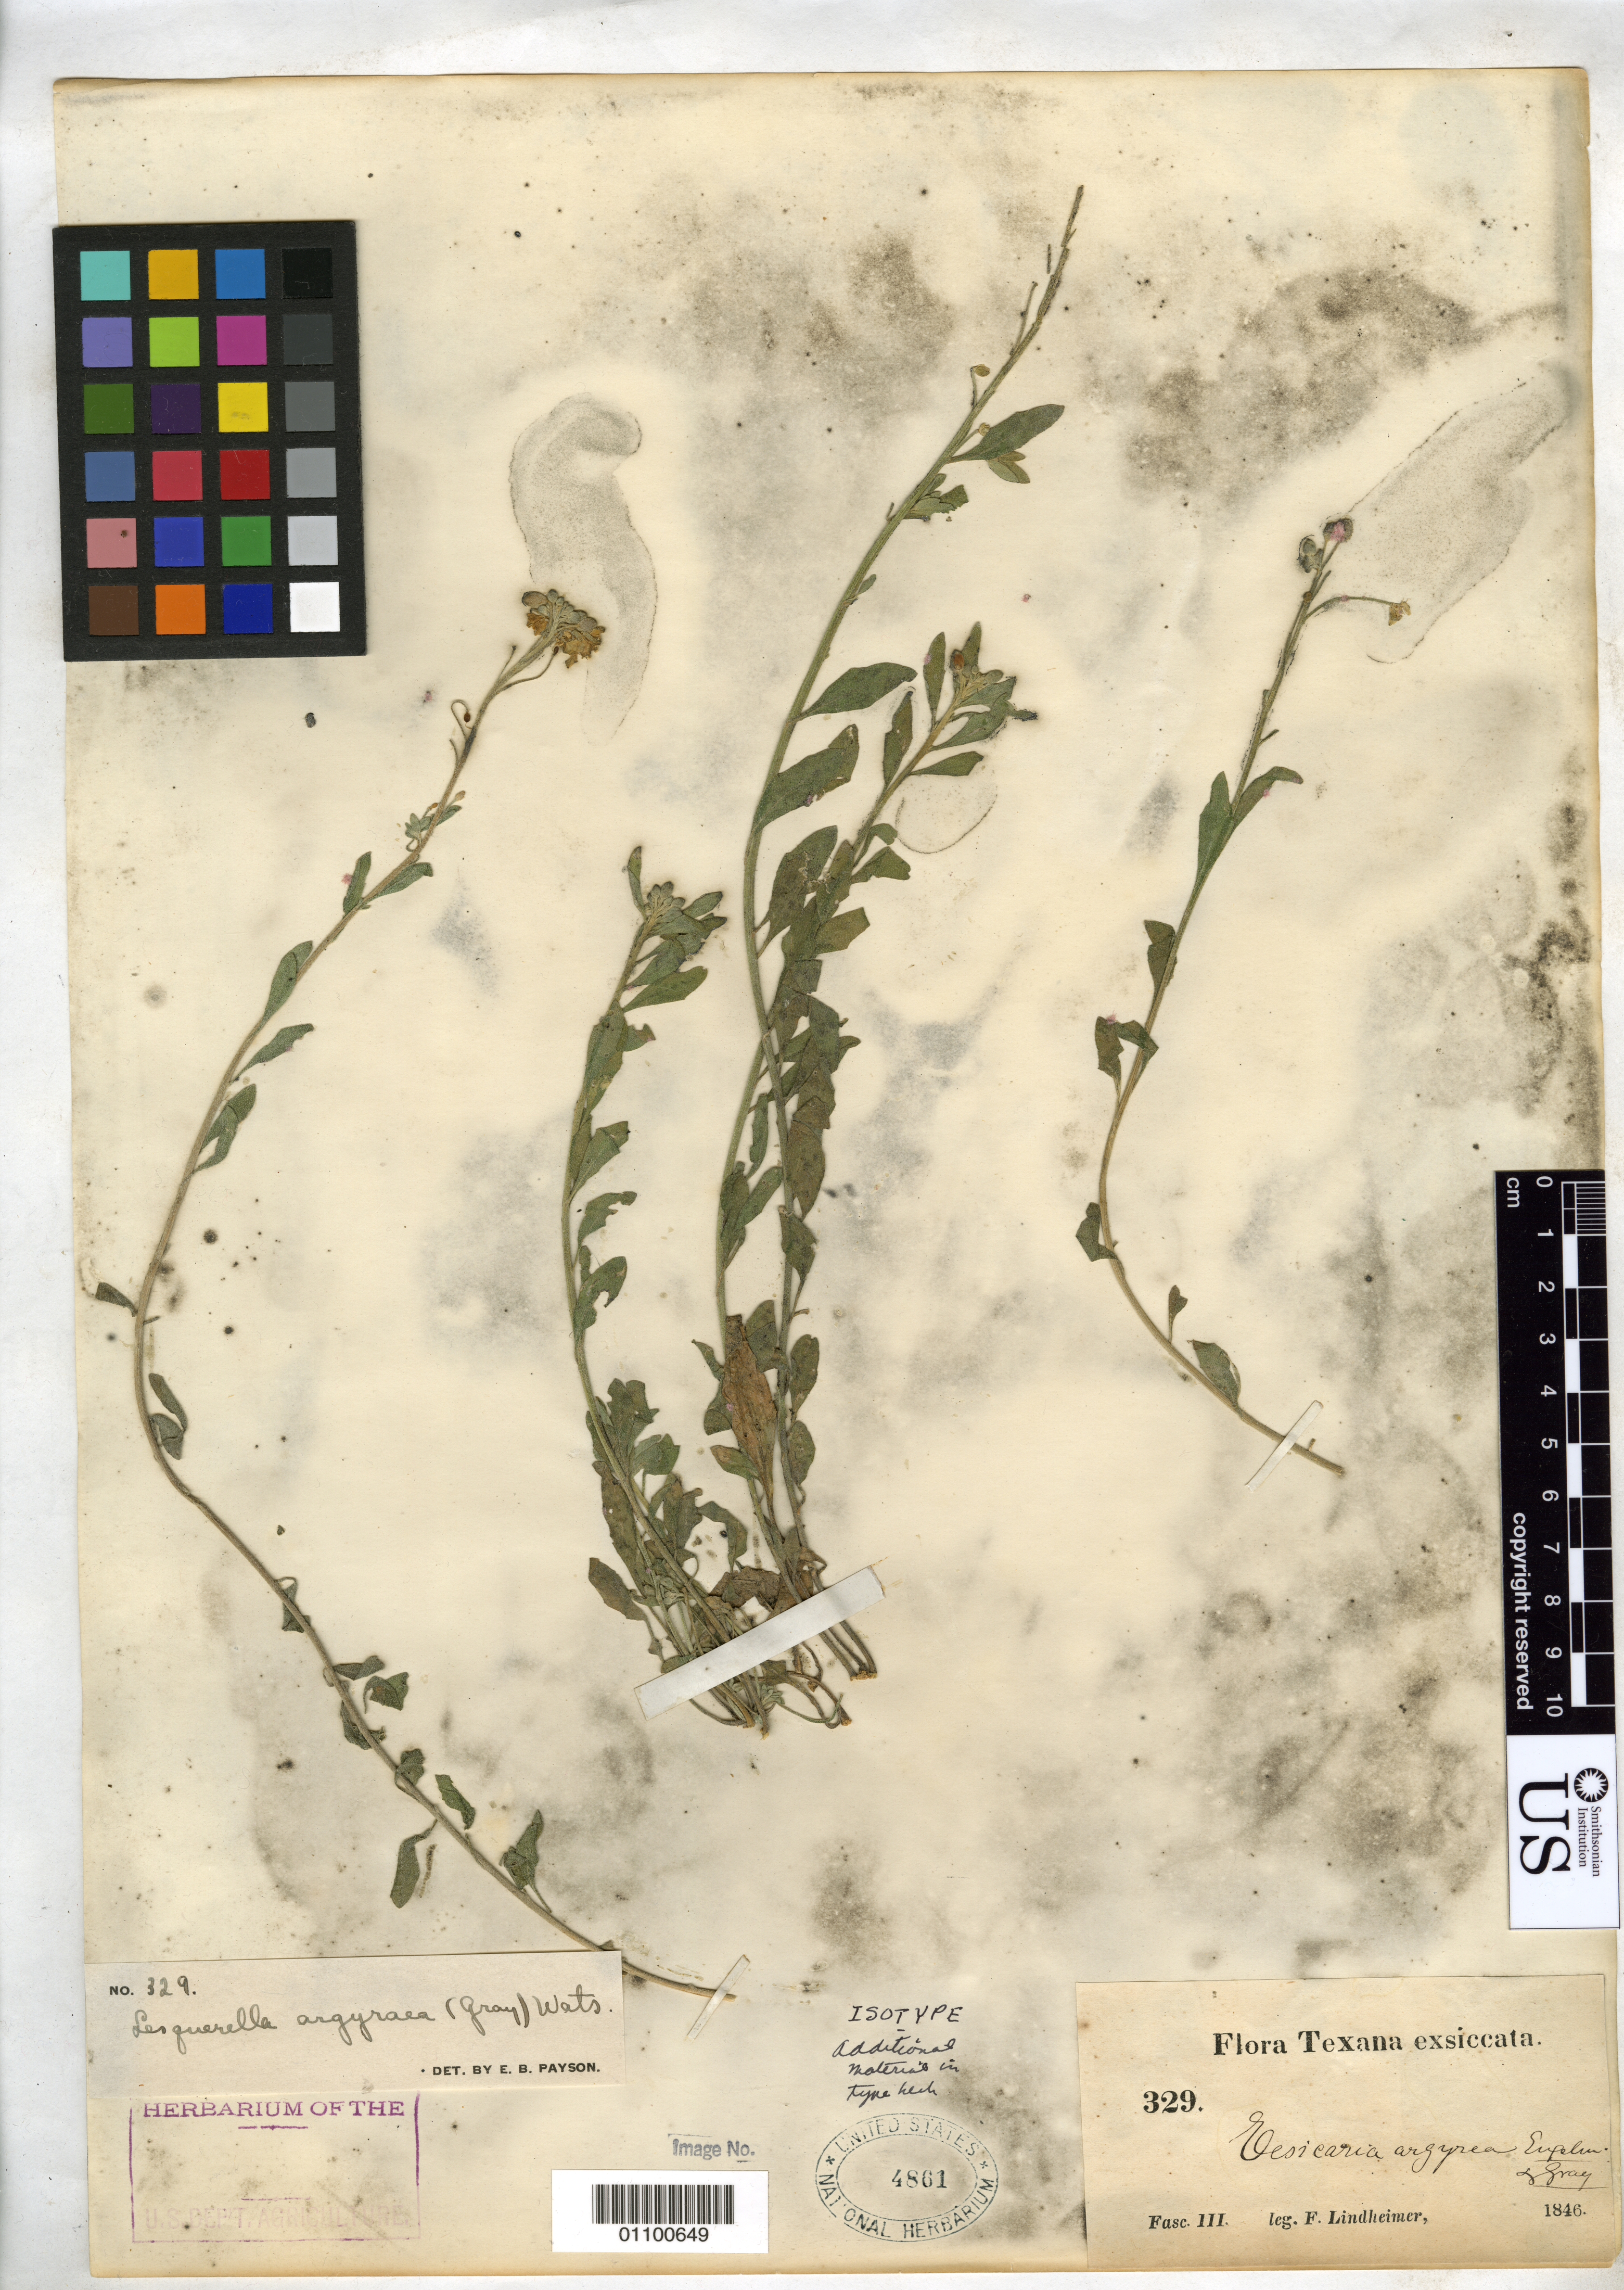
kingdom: Plantae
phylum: Tracheophyta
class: Magnoliopsida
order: Brassicales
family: Brassicaceae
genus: Physaria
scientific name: Physaria argyraea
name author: A. Gray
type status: Isosyntype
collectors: F. J. Lindheimer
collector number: III 329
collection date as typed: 1846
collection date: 1846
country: United States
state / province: Texas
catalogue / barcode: US 4861